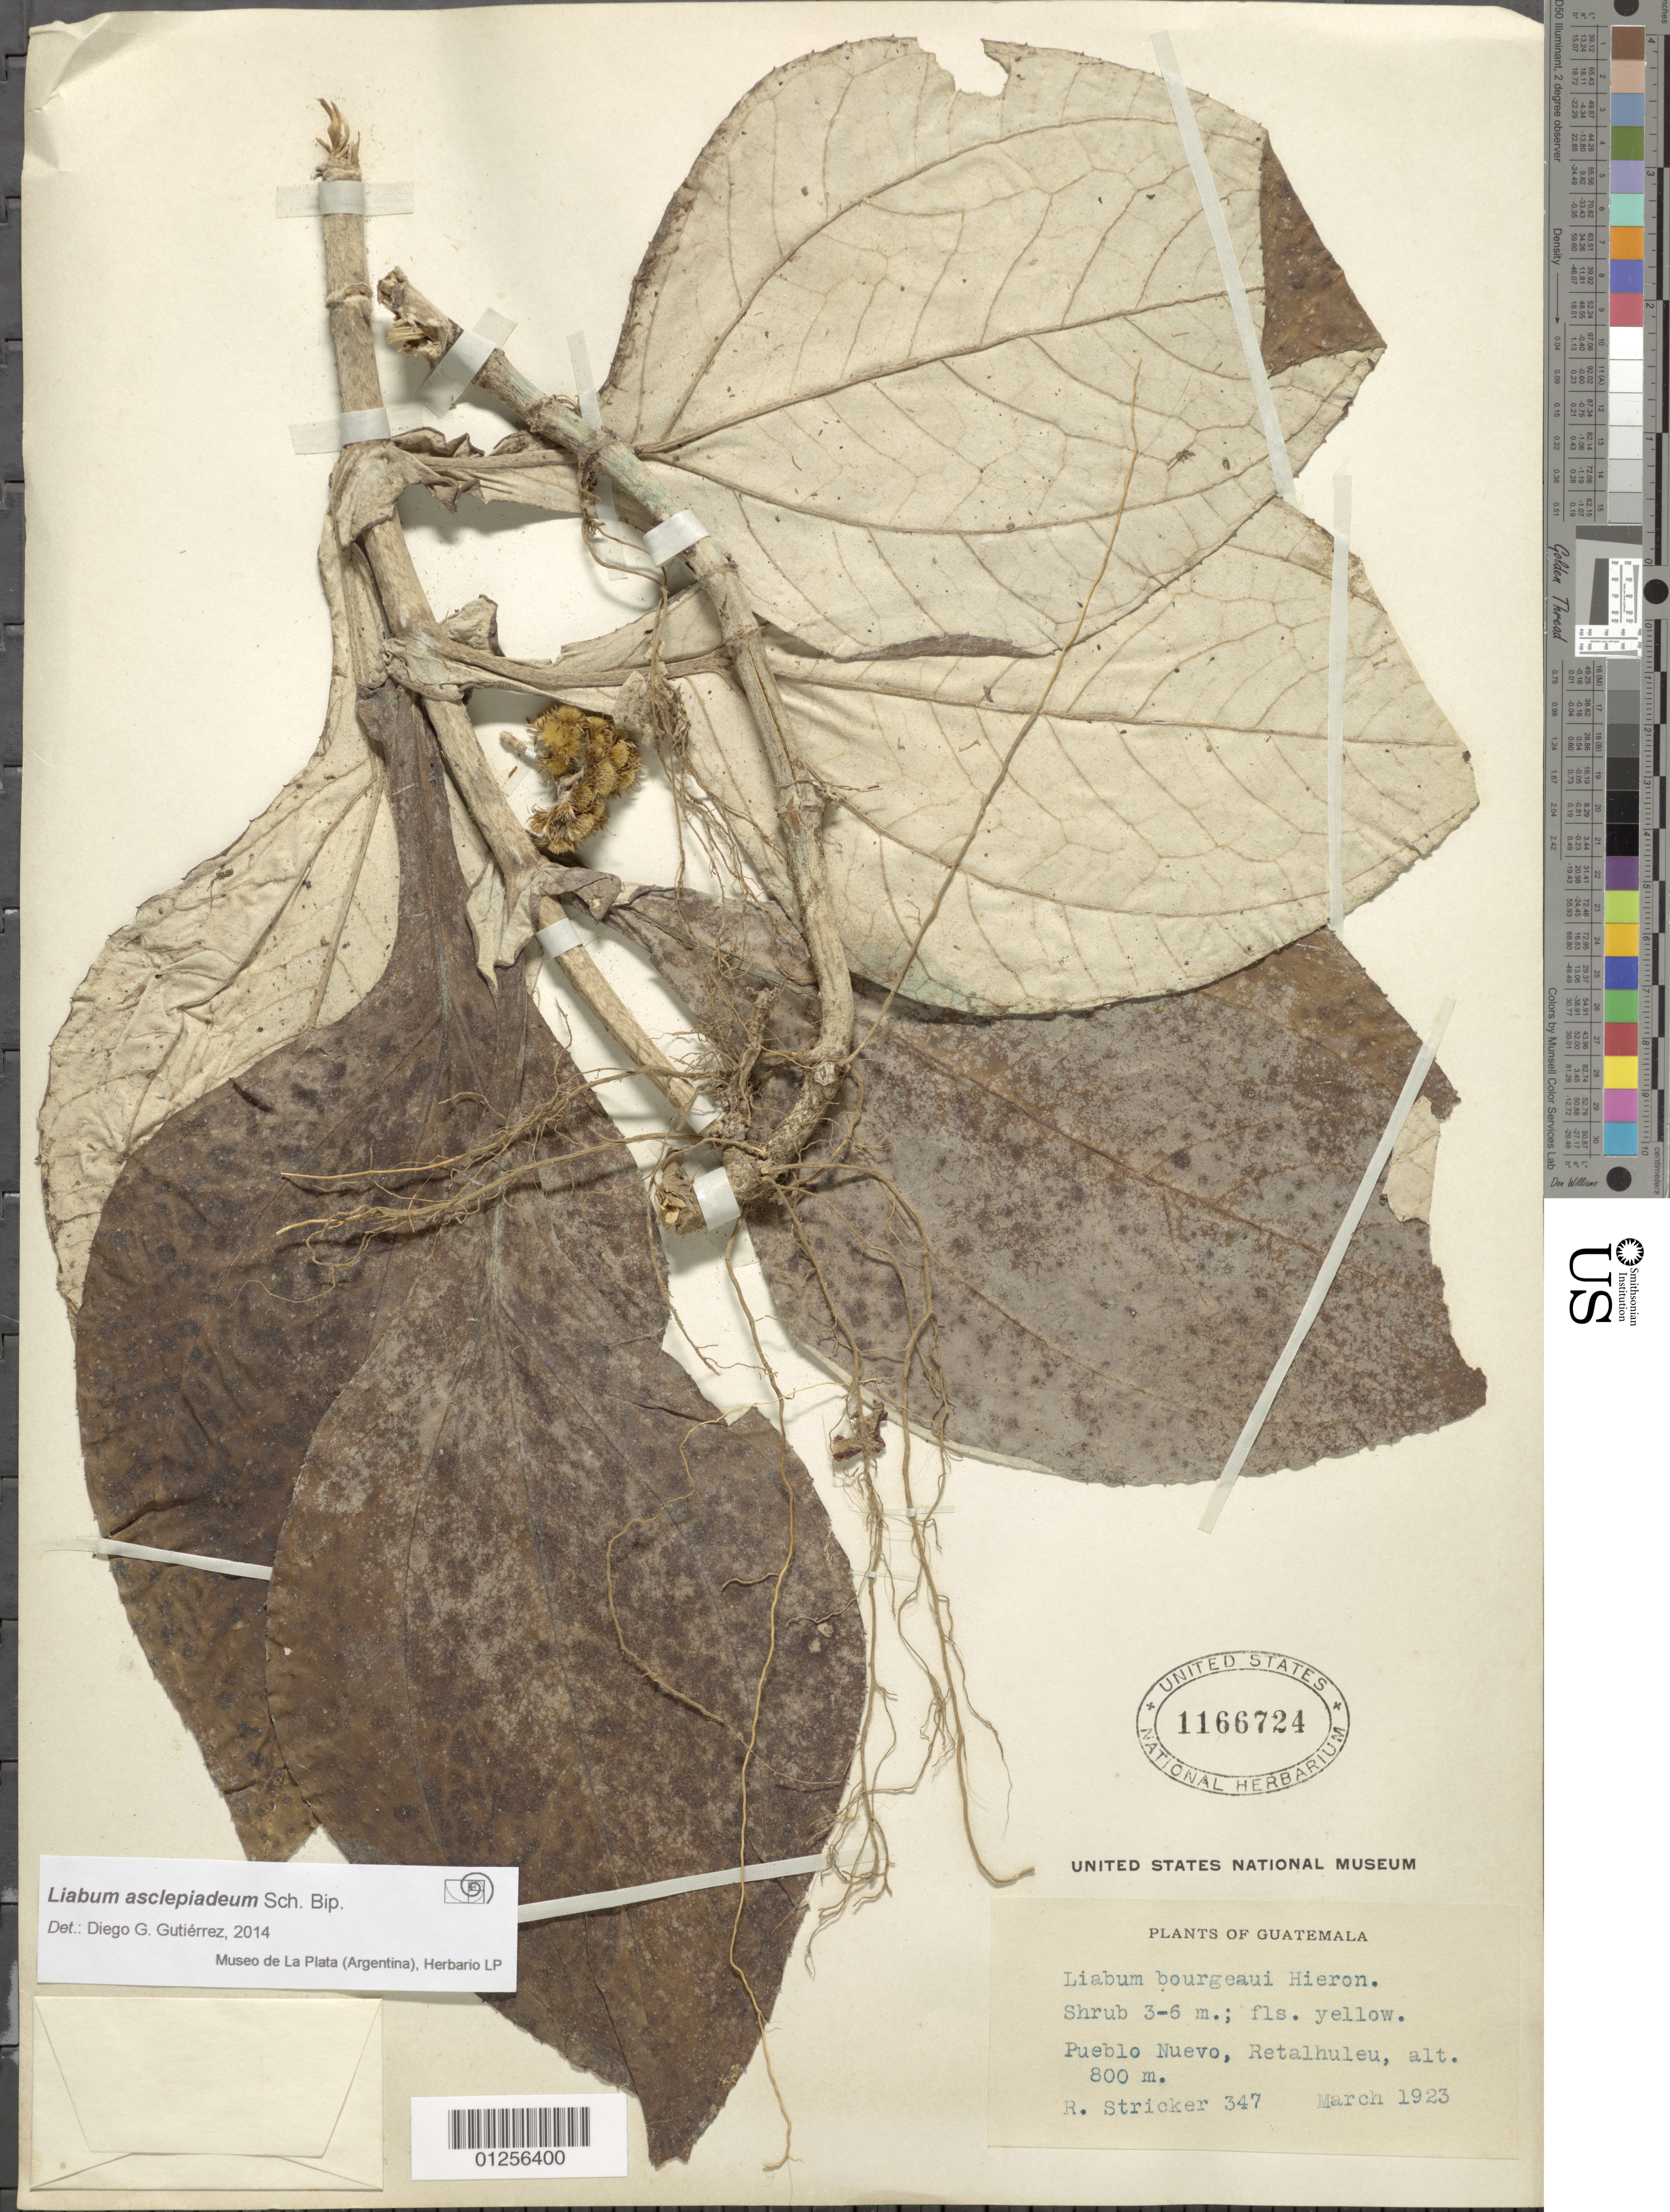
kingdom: Plantae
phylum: Tracheophyta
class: Magnoliopsida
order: Asterales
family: Asteraceae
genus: Liabum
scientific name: Liabum asclepiadeum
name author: Sch. Bip.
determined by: Gutierrez, D. G.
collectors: R. Sticker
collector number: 347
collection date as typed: March 1923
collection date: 1923-03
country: Guatemala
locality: Retalhuleu, Pueblo Nuevo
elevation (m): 800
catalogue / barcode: US 1166724